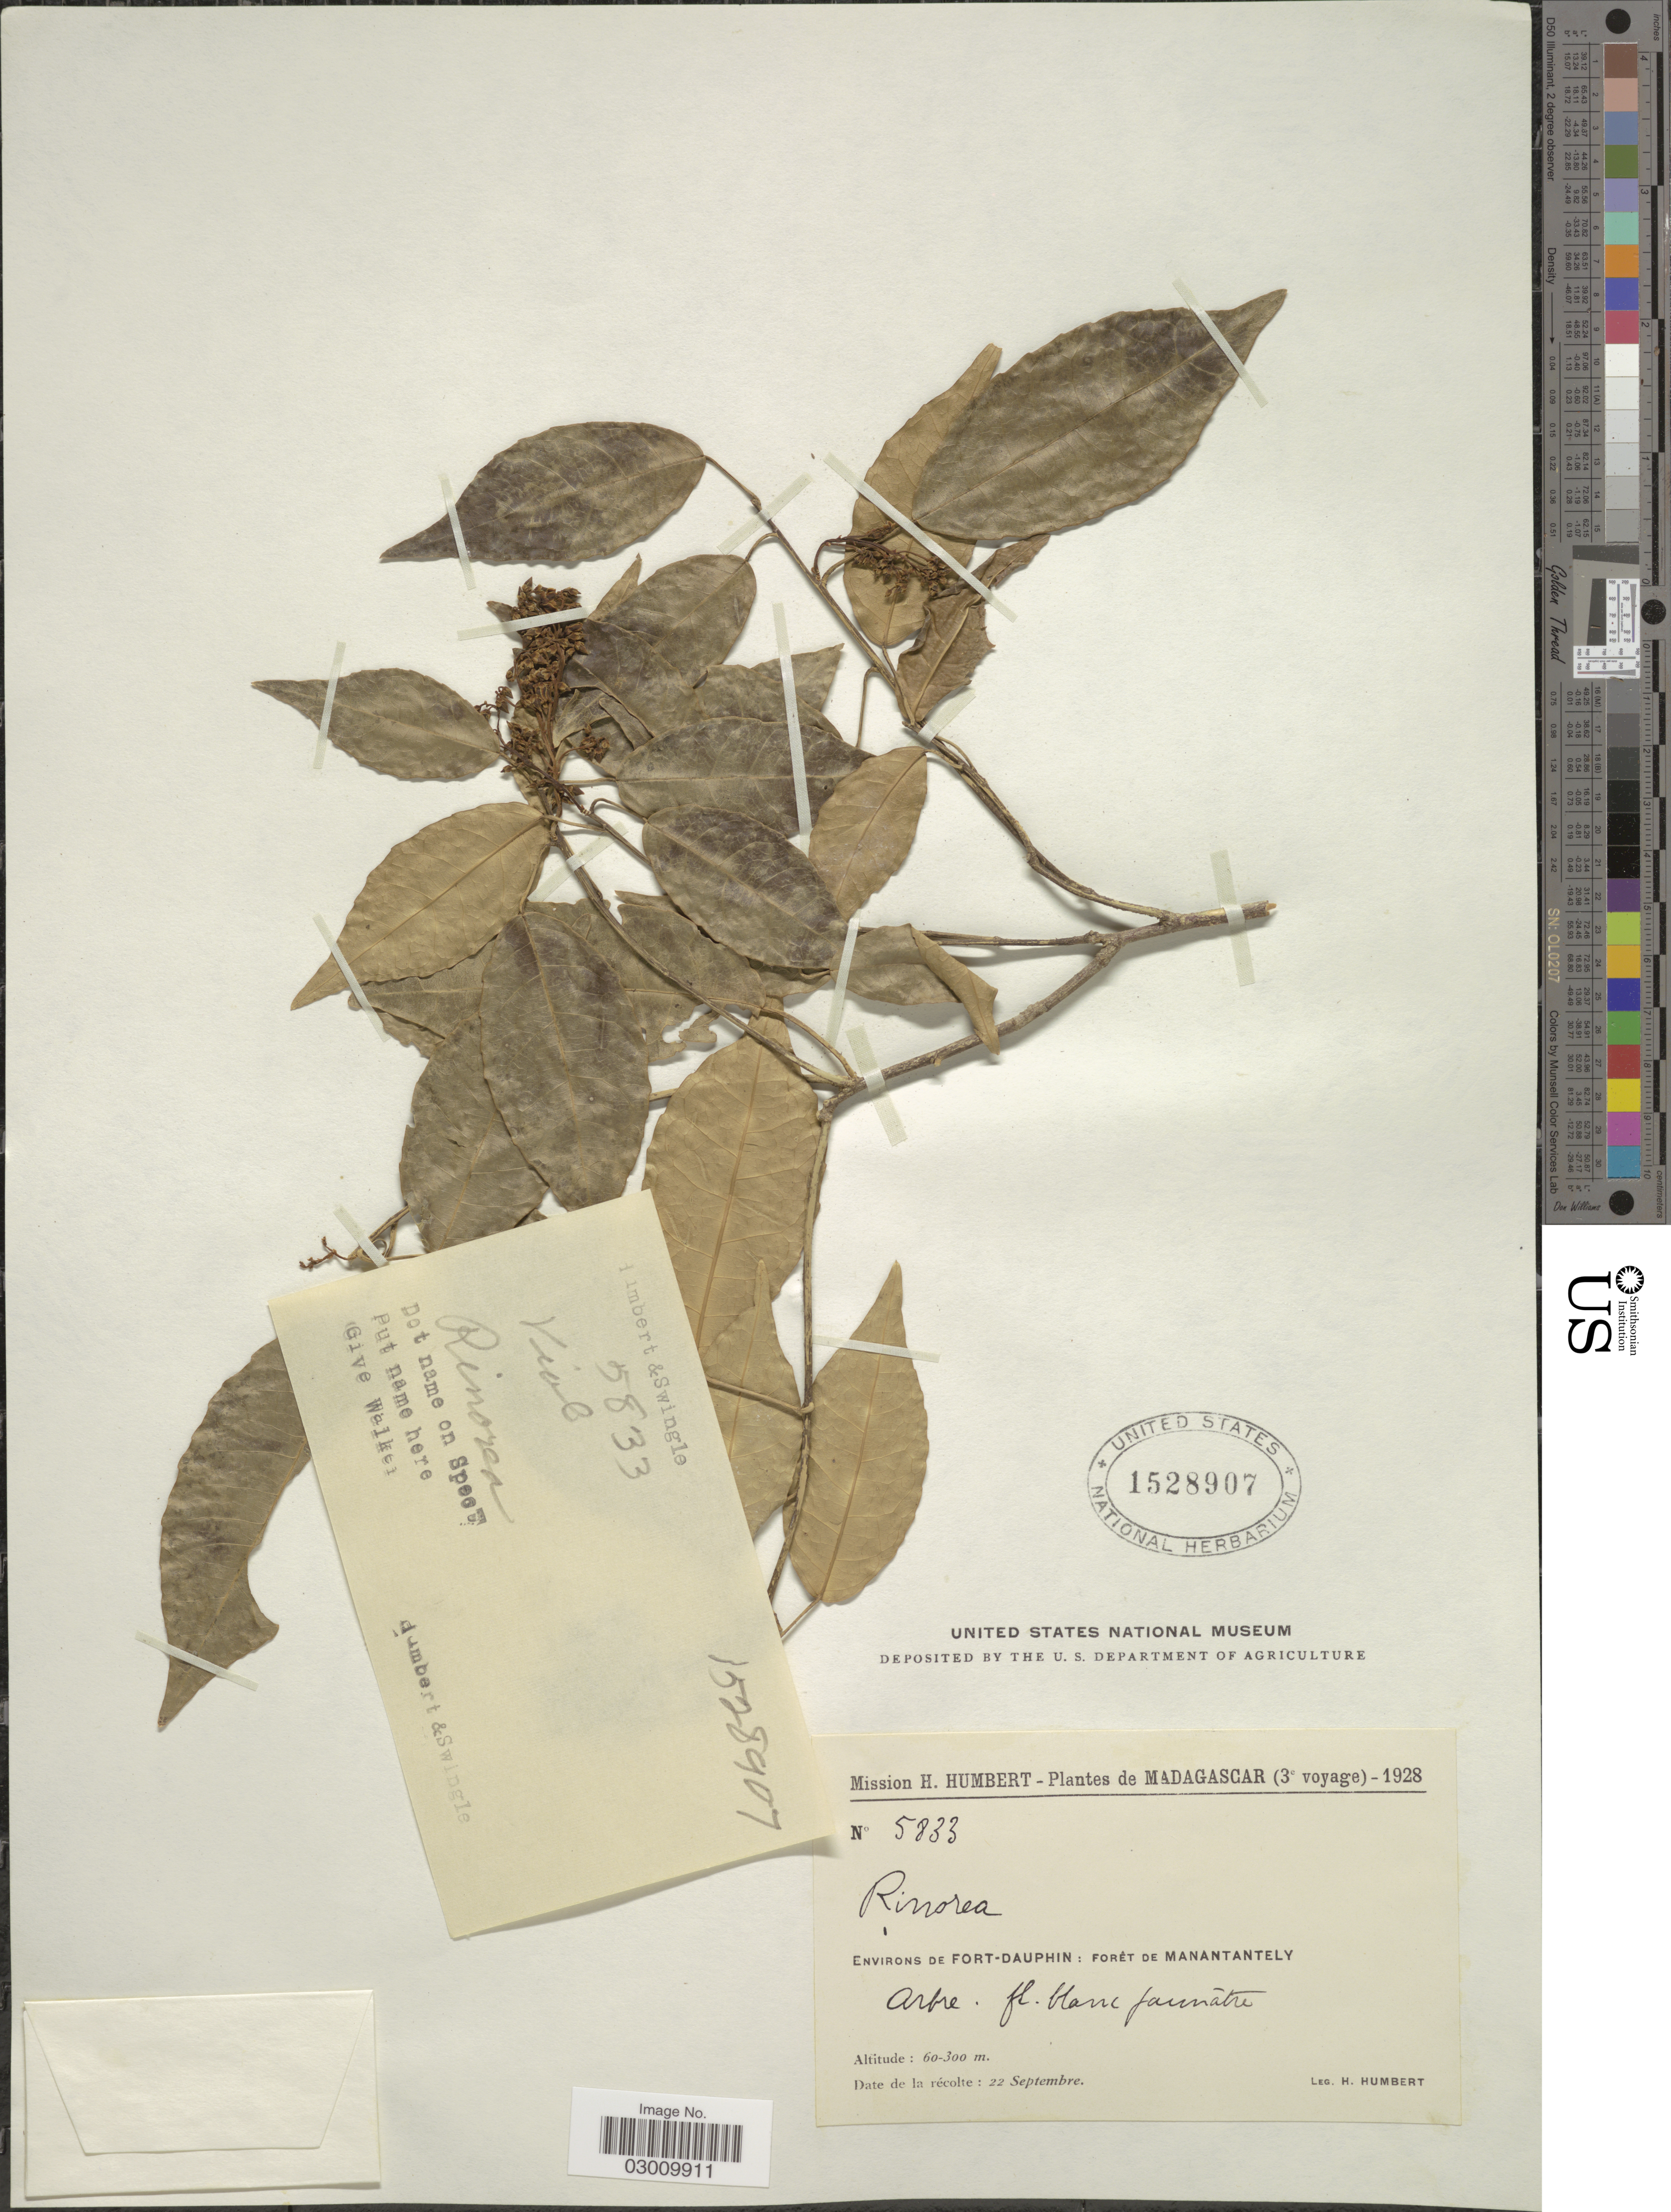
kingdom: Plantae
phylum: Tracheophyta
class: Magnoliopsida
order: Malpighiales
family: Violaceae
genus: Rinorea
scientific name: Rinorea sp.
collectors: H. Humbert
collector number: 5833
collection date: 1928-09-22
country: Madagascar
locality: Environs de Fort-Dauphin: Forêt de Manantantely.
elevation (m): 60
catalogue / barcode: US 1528907